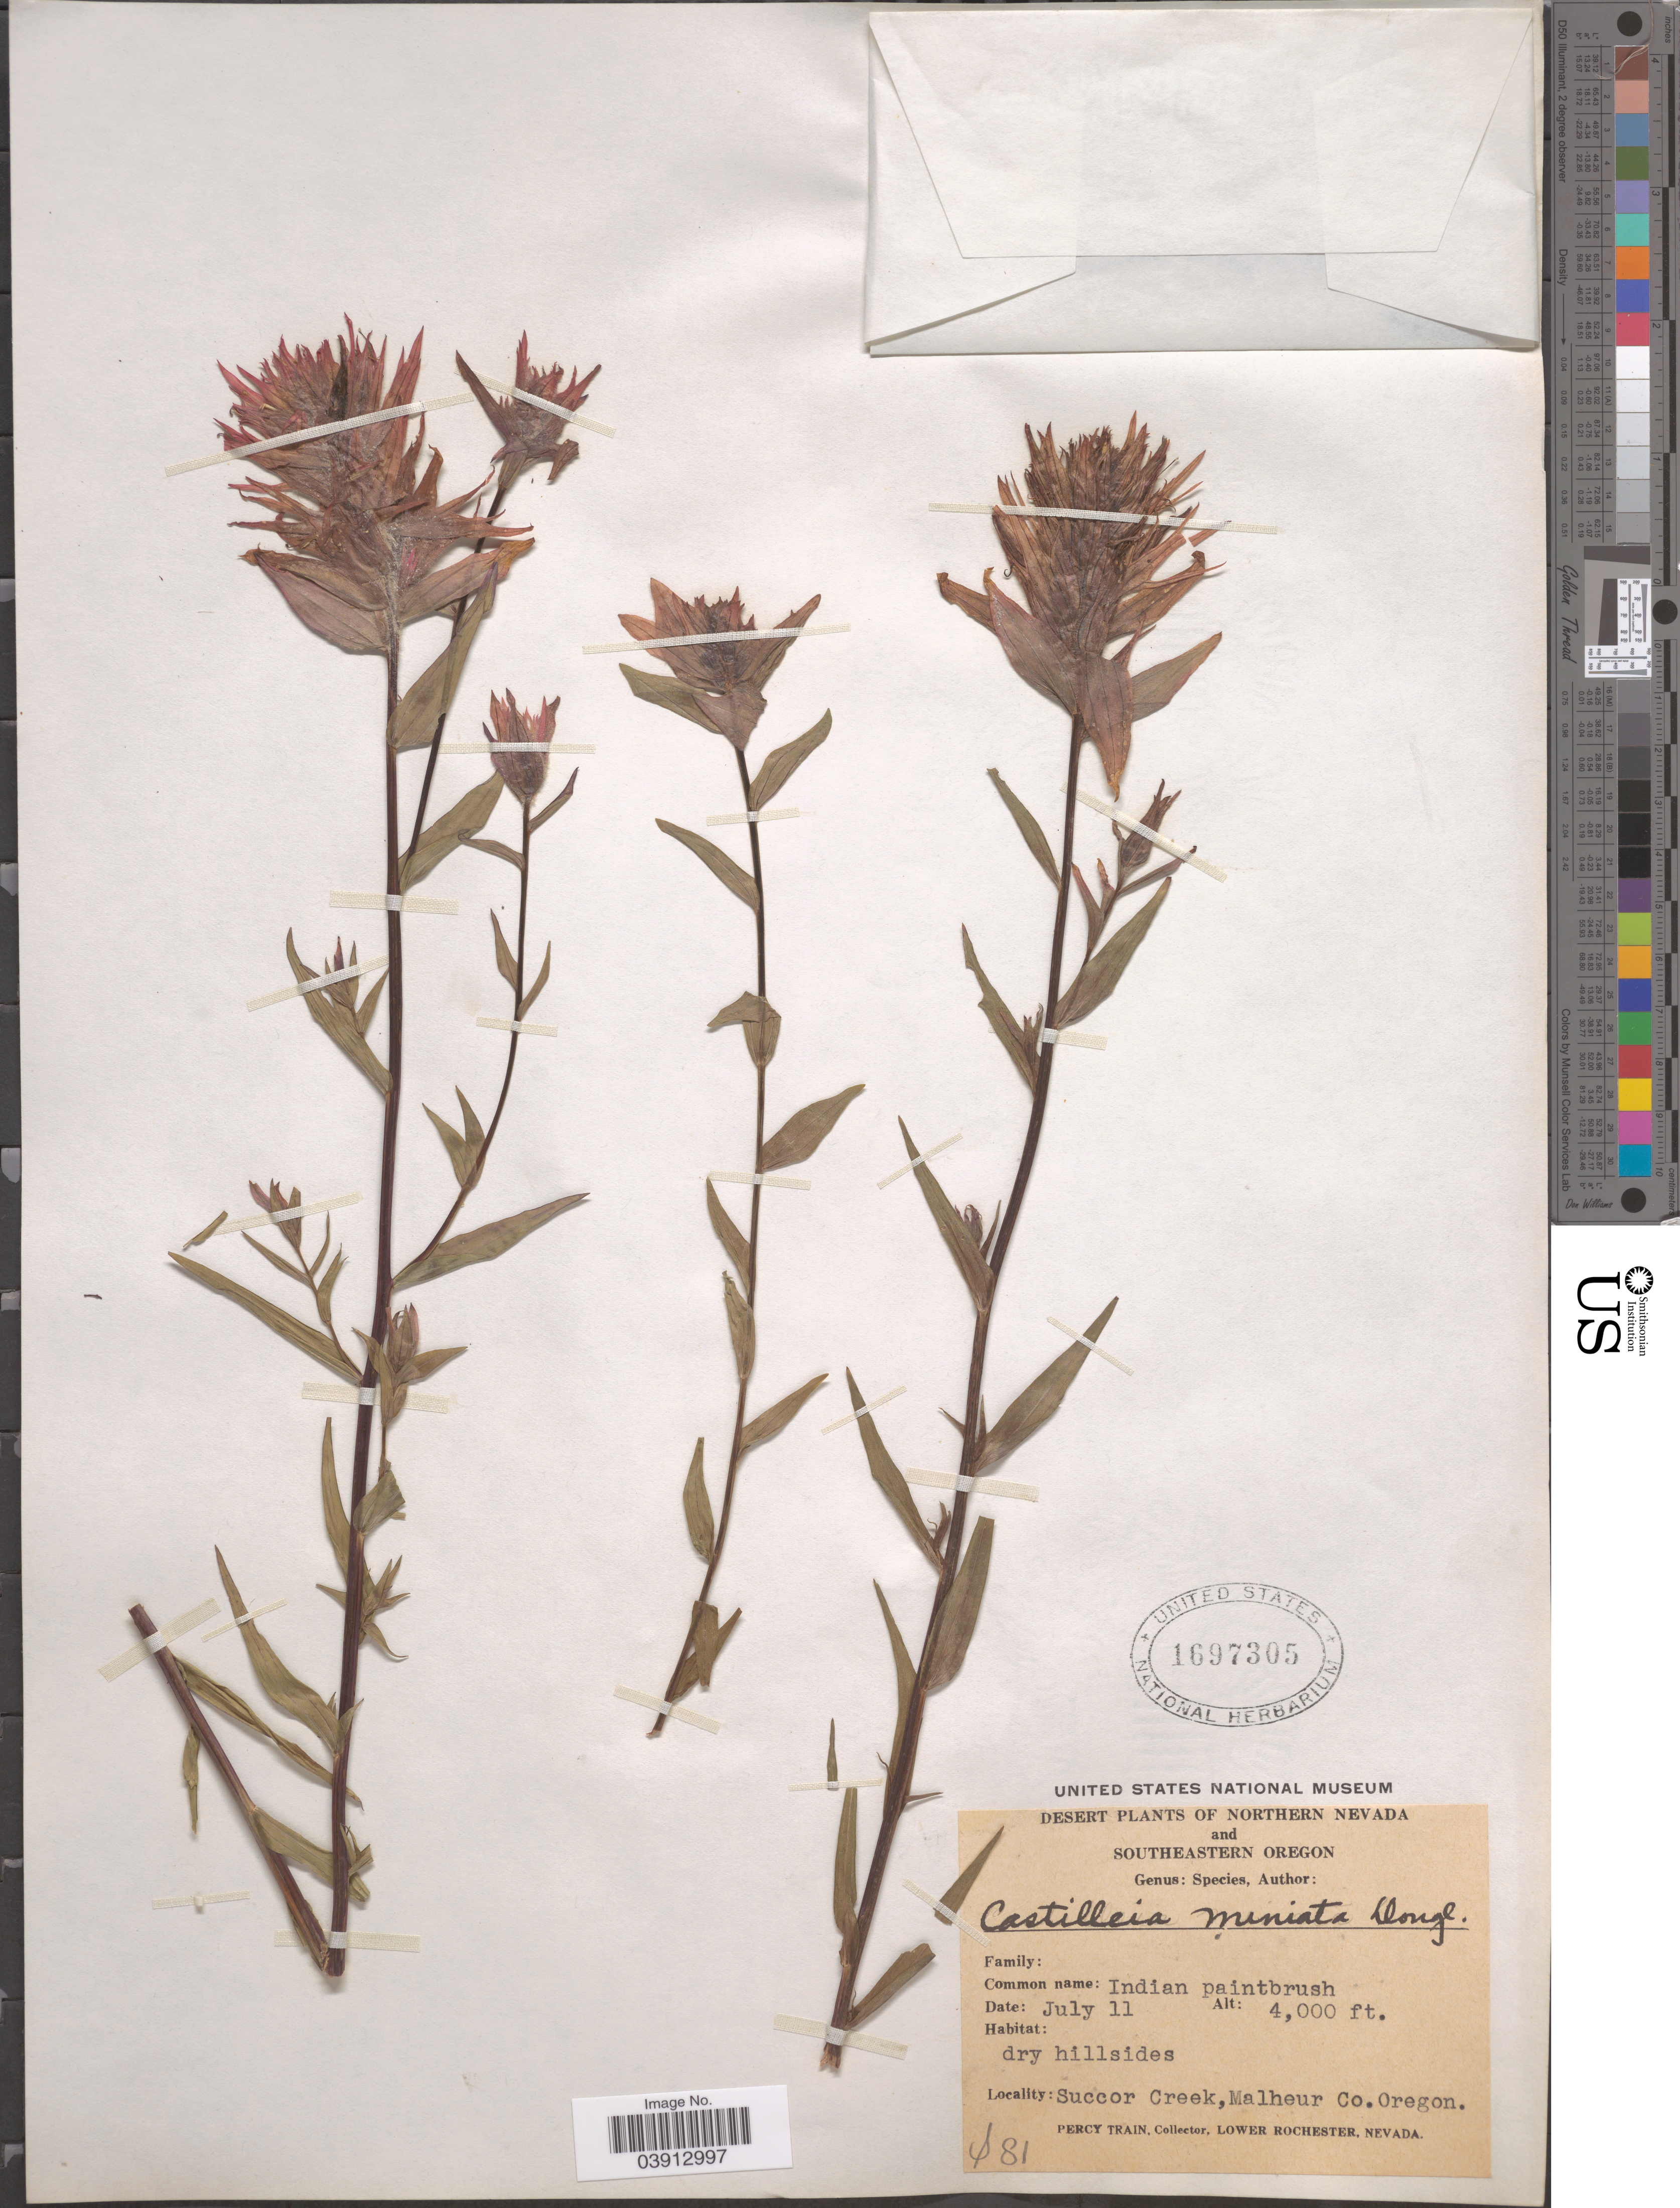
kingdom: Plantae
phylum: Tracheophyta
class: Magnoliopsida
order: Lamiales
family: Orobanchaceae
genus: Castilleja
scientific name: Castilleja miniata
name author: Douglas ex Hook.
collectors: P. Train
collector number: s81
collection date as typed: Transcribed d/m/y: /7/11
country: United States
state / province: Oregon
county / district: Malheur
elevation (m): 1219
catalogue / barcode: US 1697305